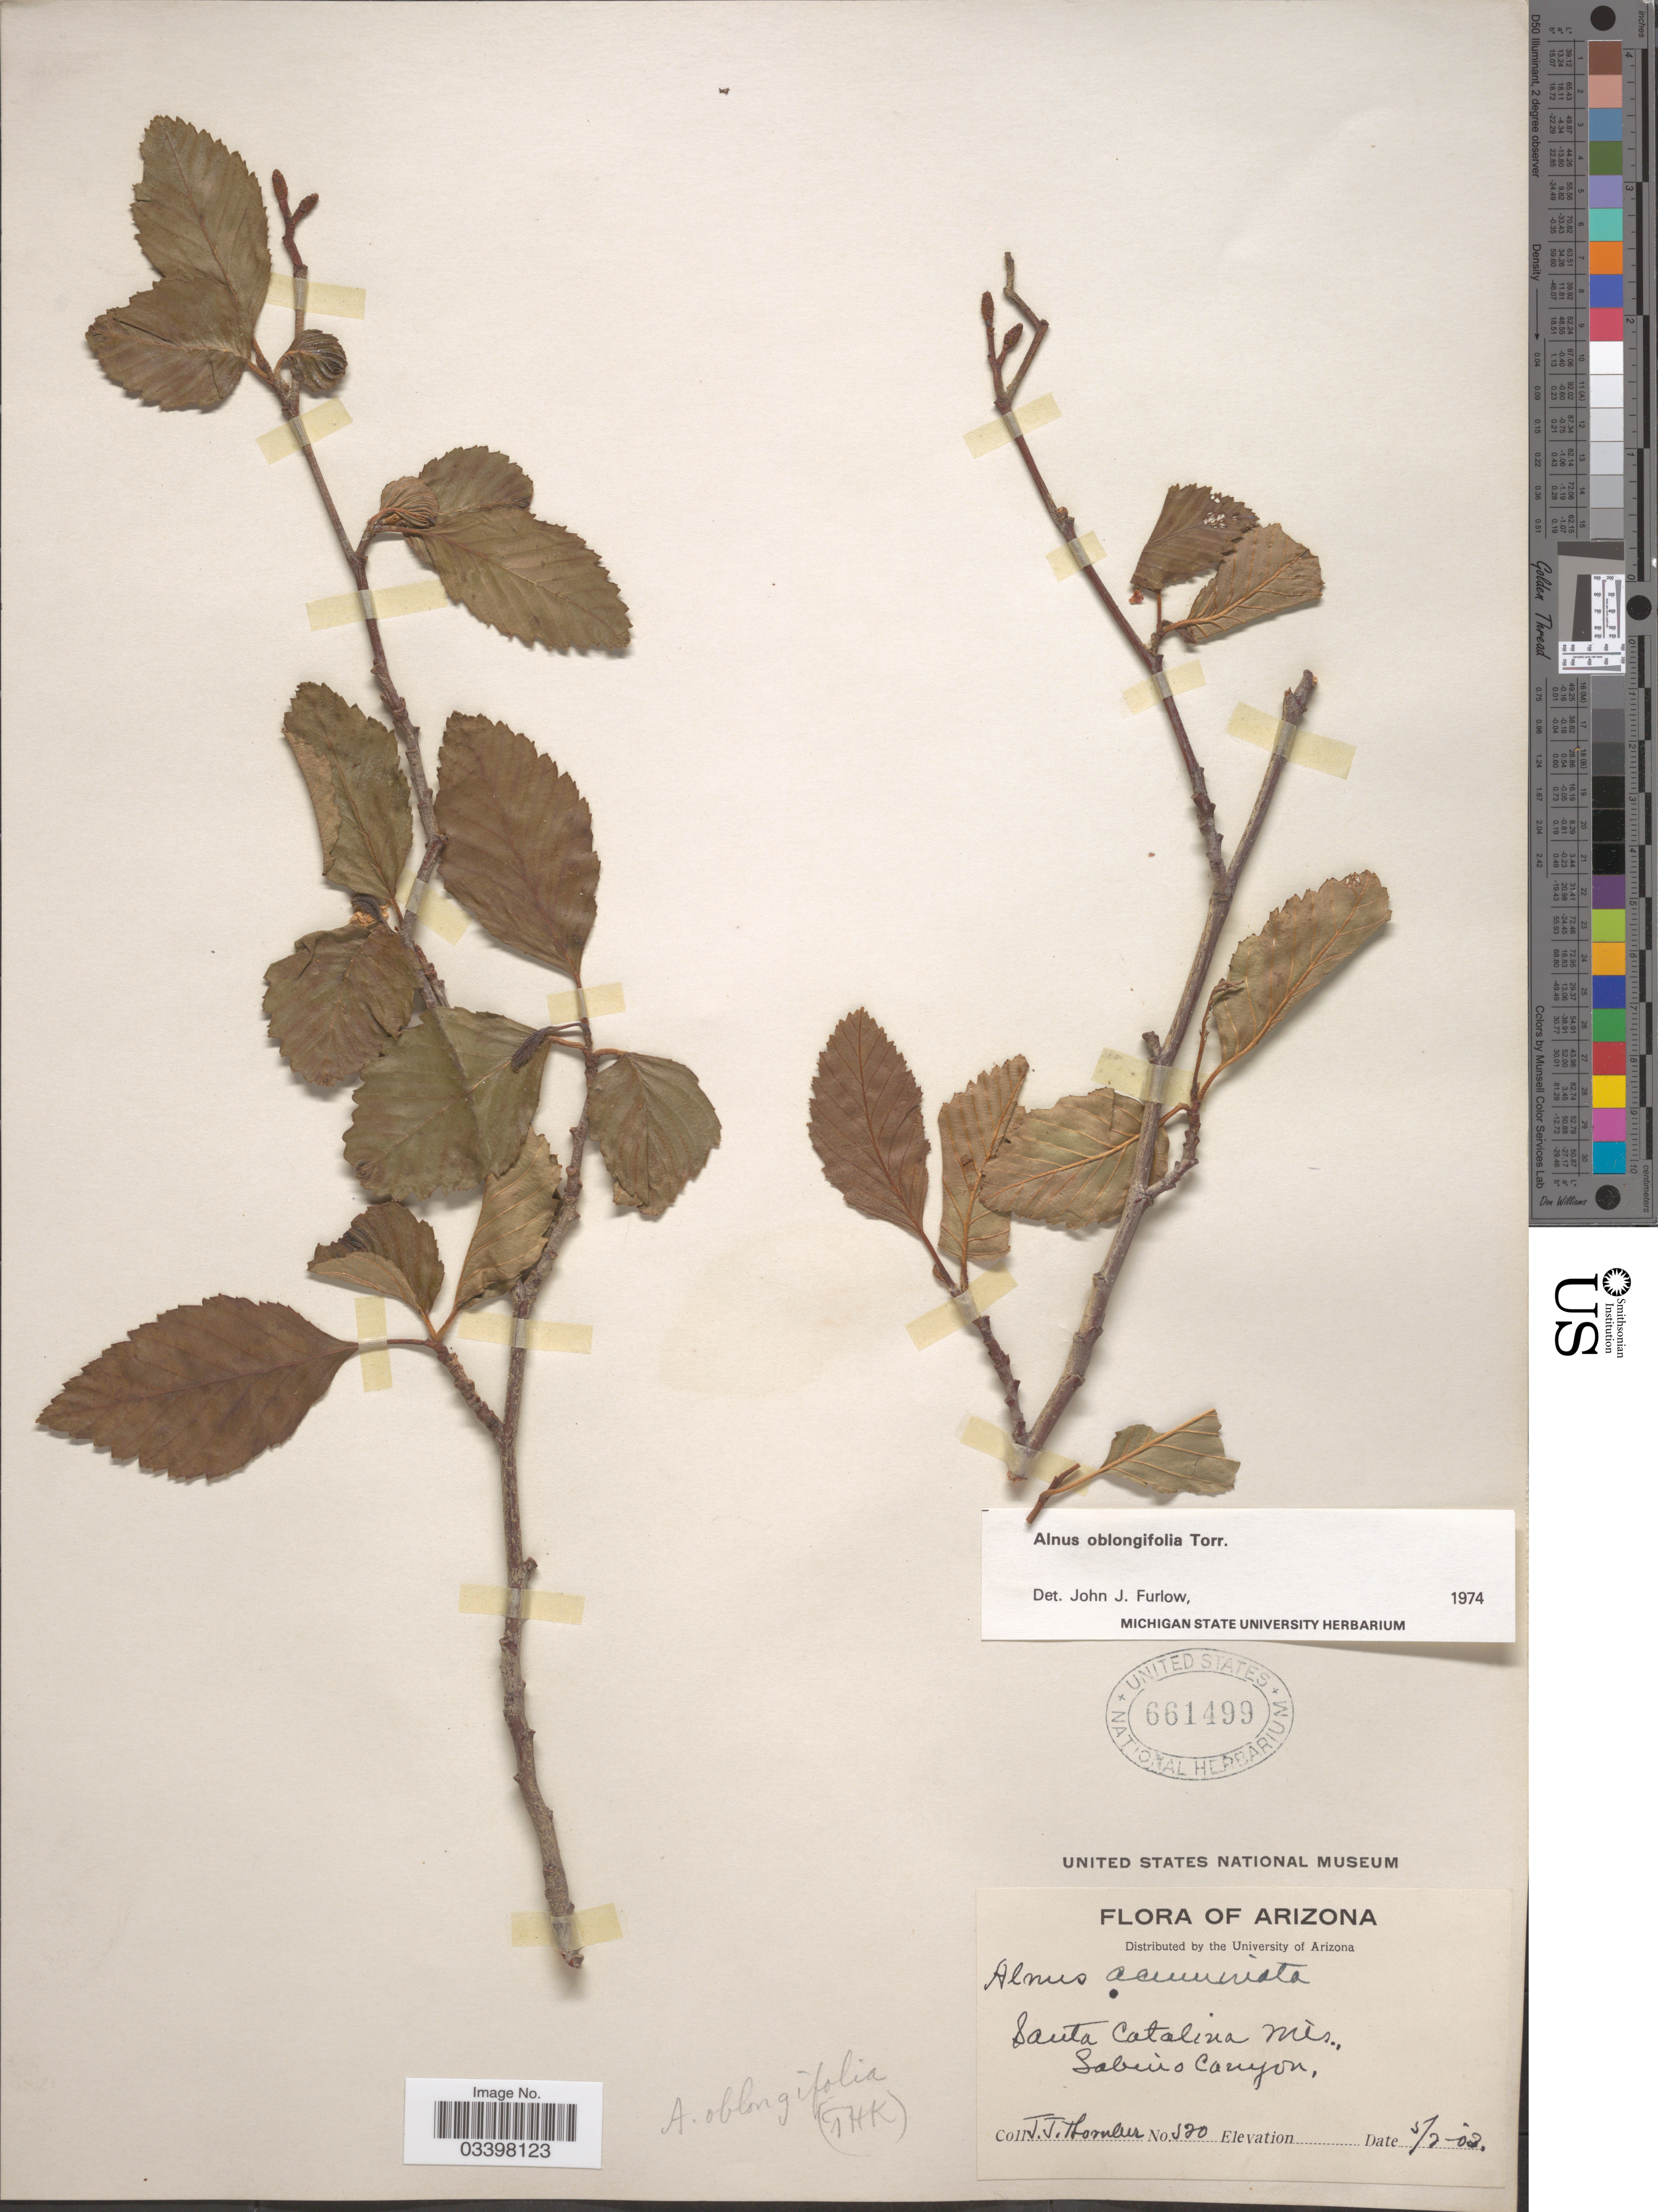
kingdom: Plantae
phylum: Tracheophyta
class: Magnoliopsida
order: Fagales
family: Betulaceae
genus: Alnus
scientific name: Alnus oblongifolia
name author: Torr. in Emory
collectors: J. Thornber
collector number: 520*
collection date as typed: Transcribed d/m/y: 2/5/3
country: United States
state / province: Arizona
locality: Santa Catalina Mts., Sabino Canyon.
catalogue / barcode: US 661499